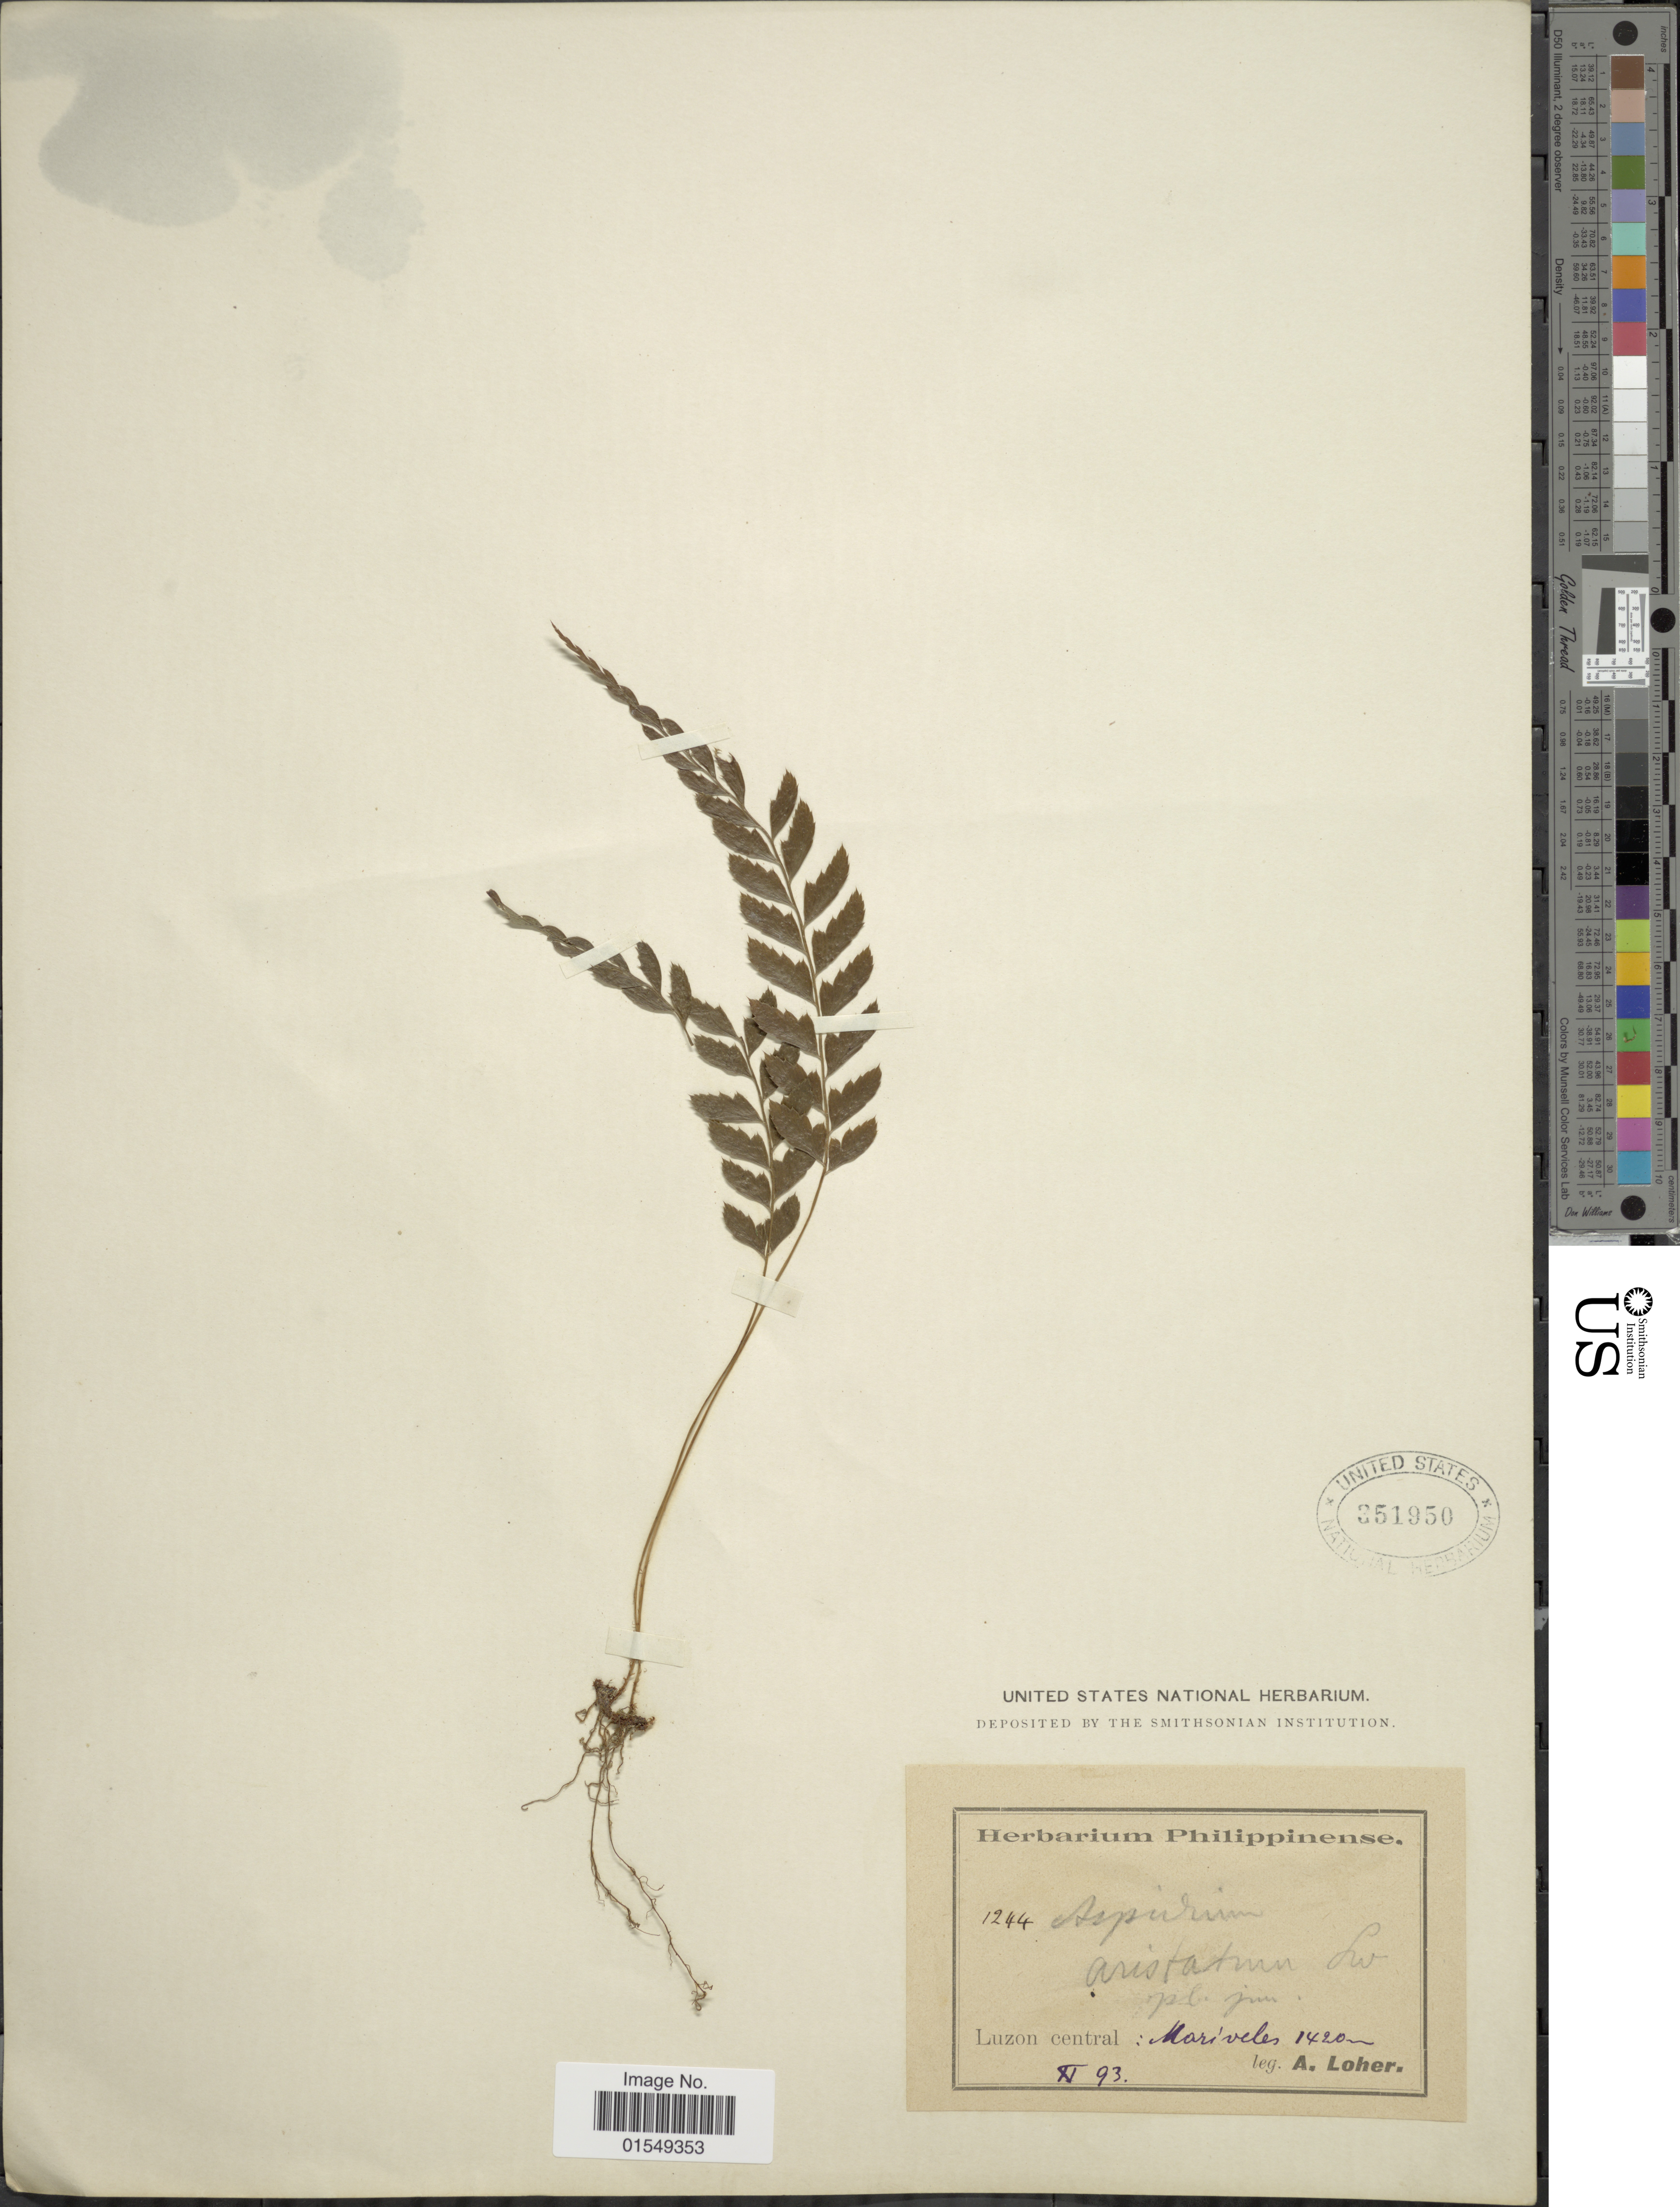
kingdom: Plantae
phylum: Tracheophyta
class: Polypodiopsida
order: Polypodiales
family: Dryopteridaceae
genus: Arachniodes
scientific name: Arachniodes aristata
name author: (G. Forst.) Tindale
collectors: A. Loher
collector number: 1244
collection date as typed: Transcribed d/m/y: /11/93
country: Philippines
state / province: Central Luzon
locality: Luzon Central: Mariveles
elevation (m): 1420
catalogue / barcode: US 351950